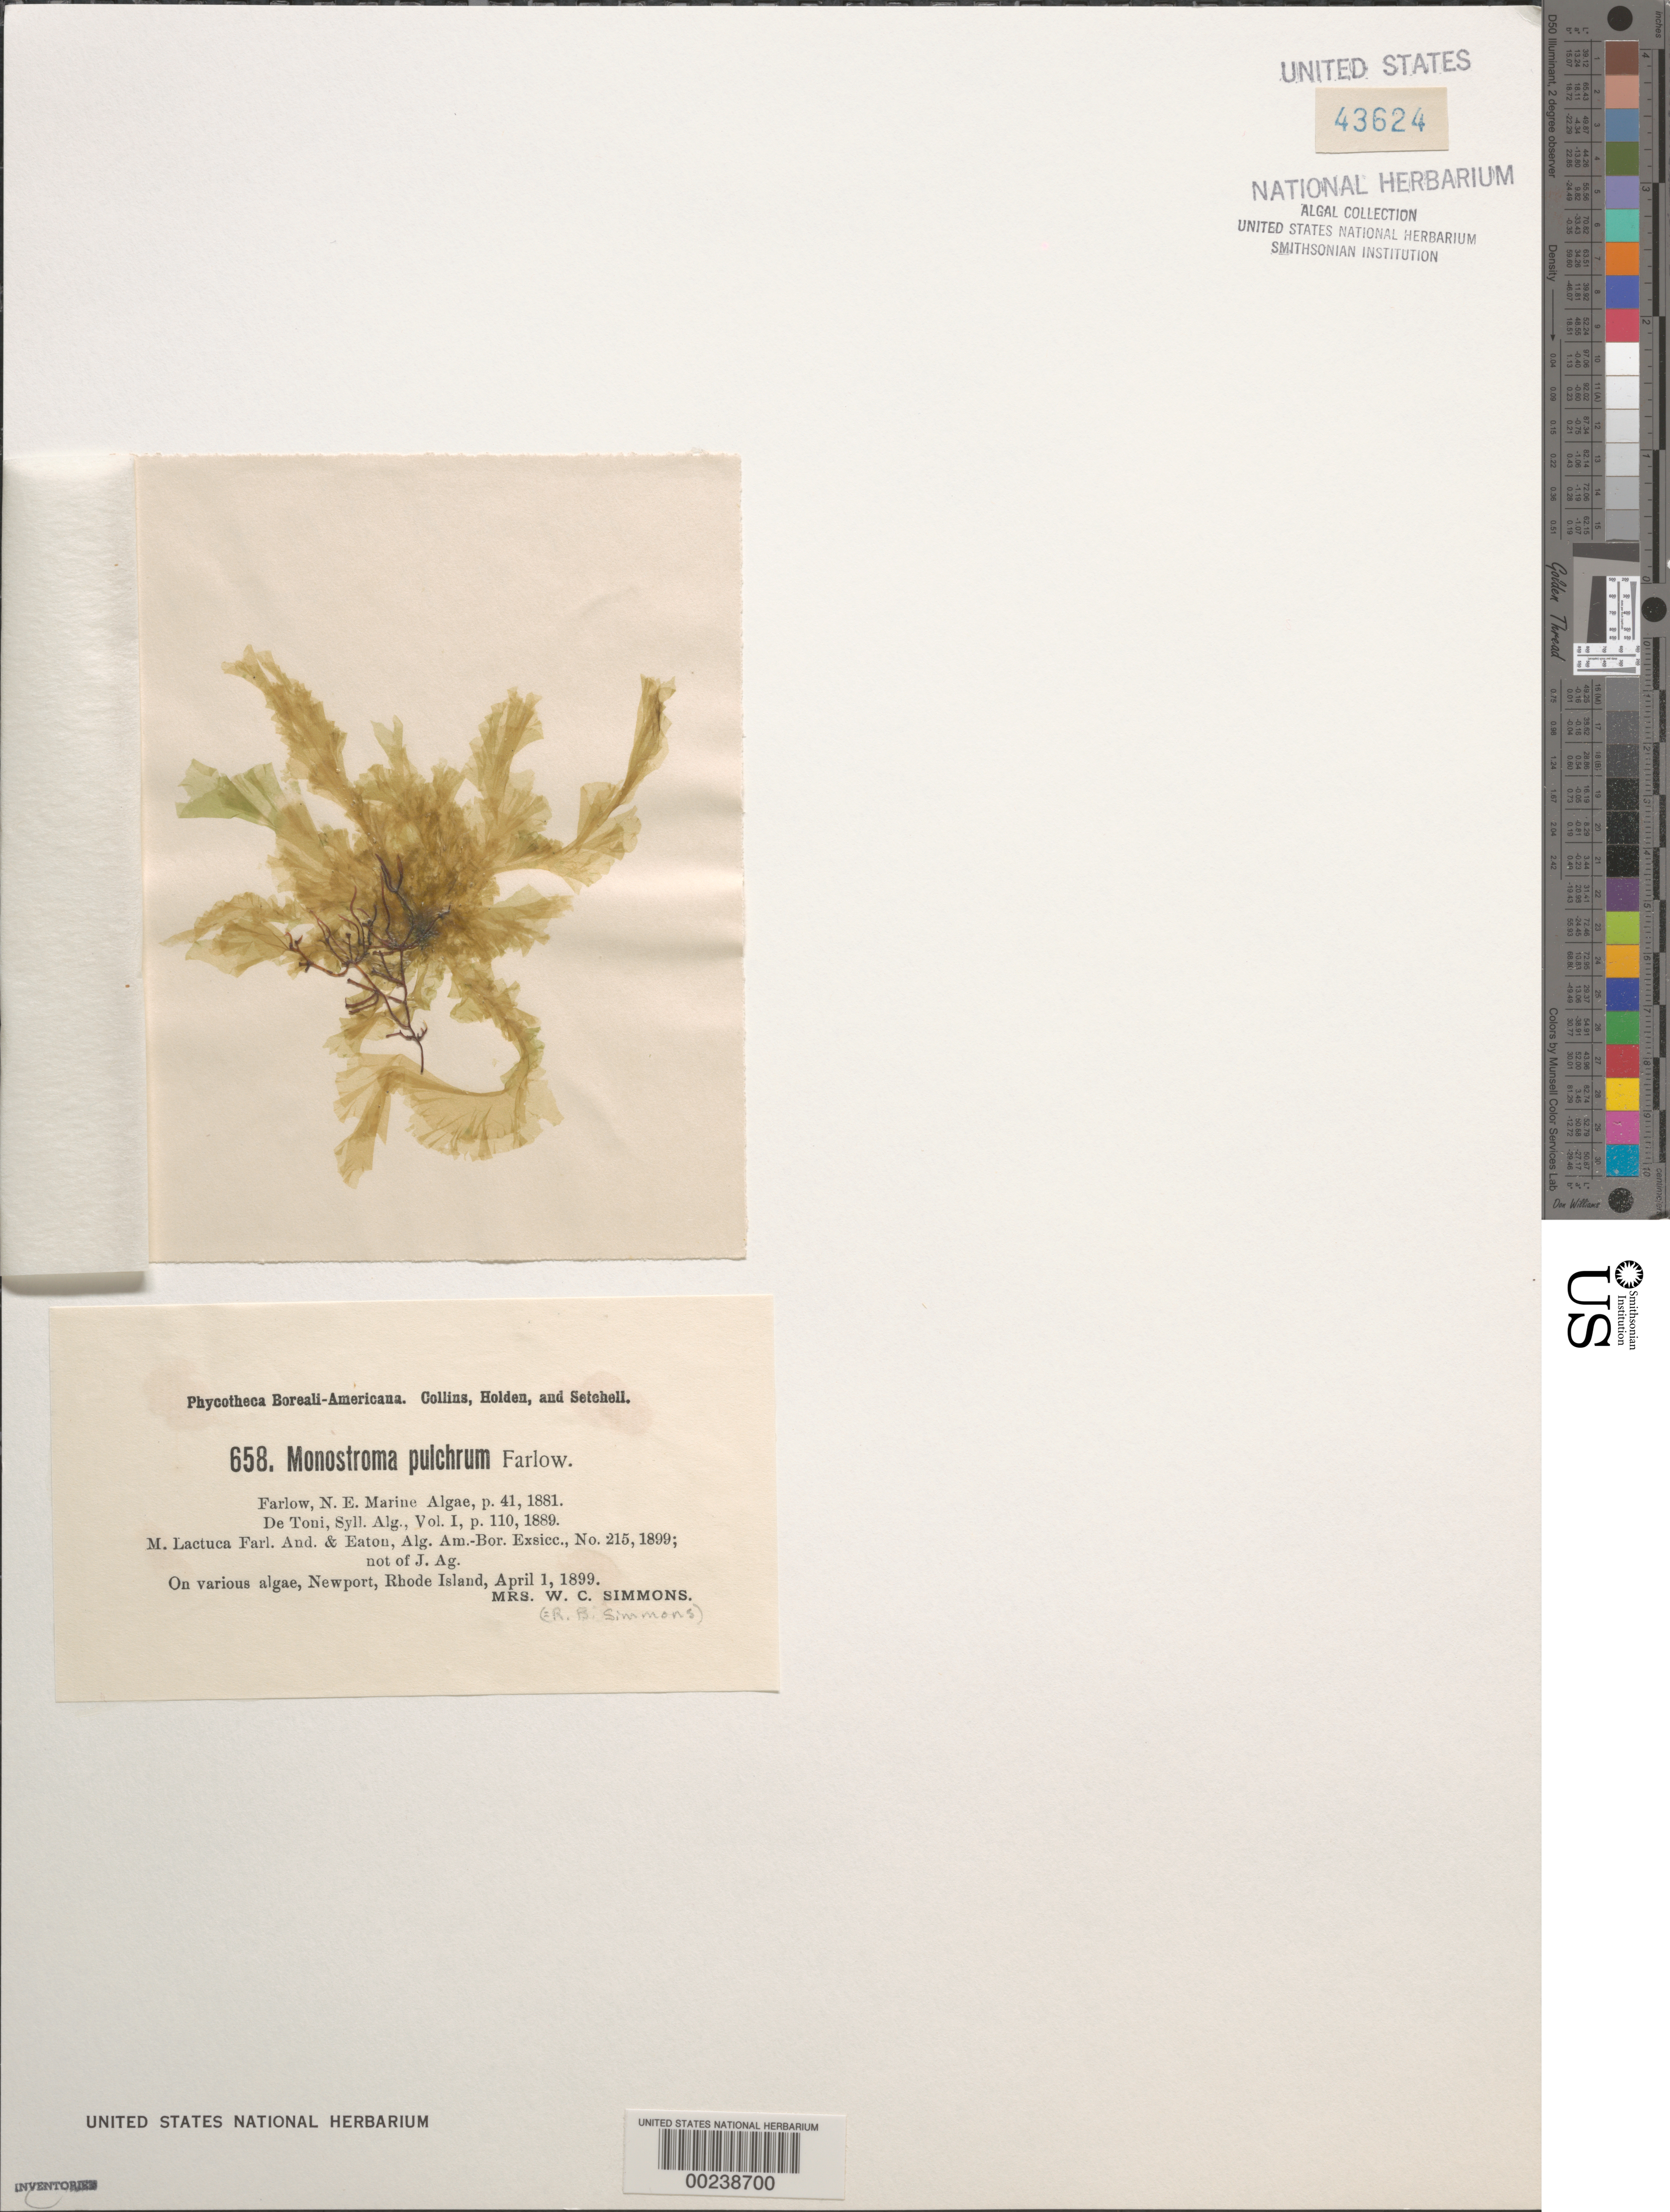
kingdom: Plantae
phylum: Chlorophyta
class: Ulvophyceae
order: Ulvales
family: Gayraliaceae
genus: Protomonostroma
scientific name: Protomonostroma undulatum f. pulchrum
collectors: R. B. Simmons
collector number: PB-A 658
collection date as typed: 01 Apr 1899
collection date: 1899-04-01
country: United States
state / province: Rhode Island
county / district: Newport County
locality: Newport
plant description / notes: Collins, Holden & Setchell, Phycotheca Boreali-Americana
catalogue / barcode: US 43624